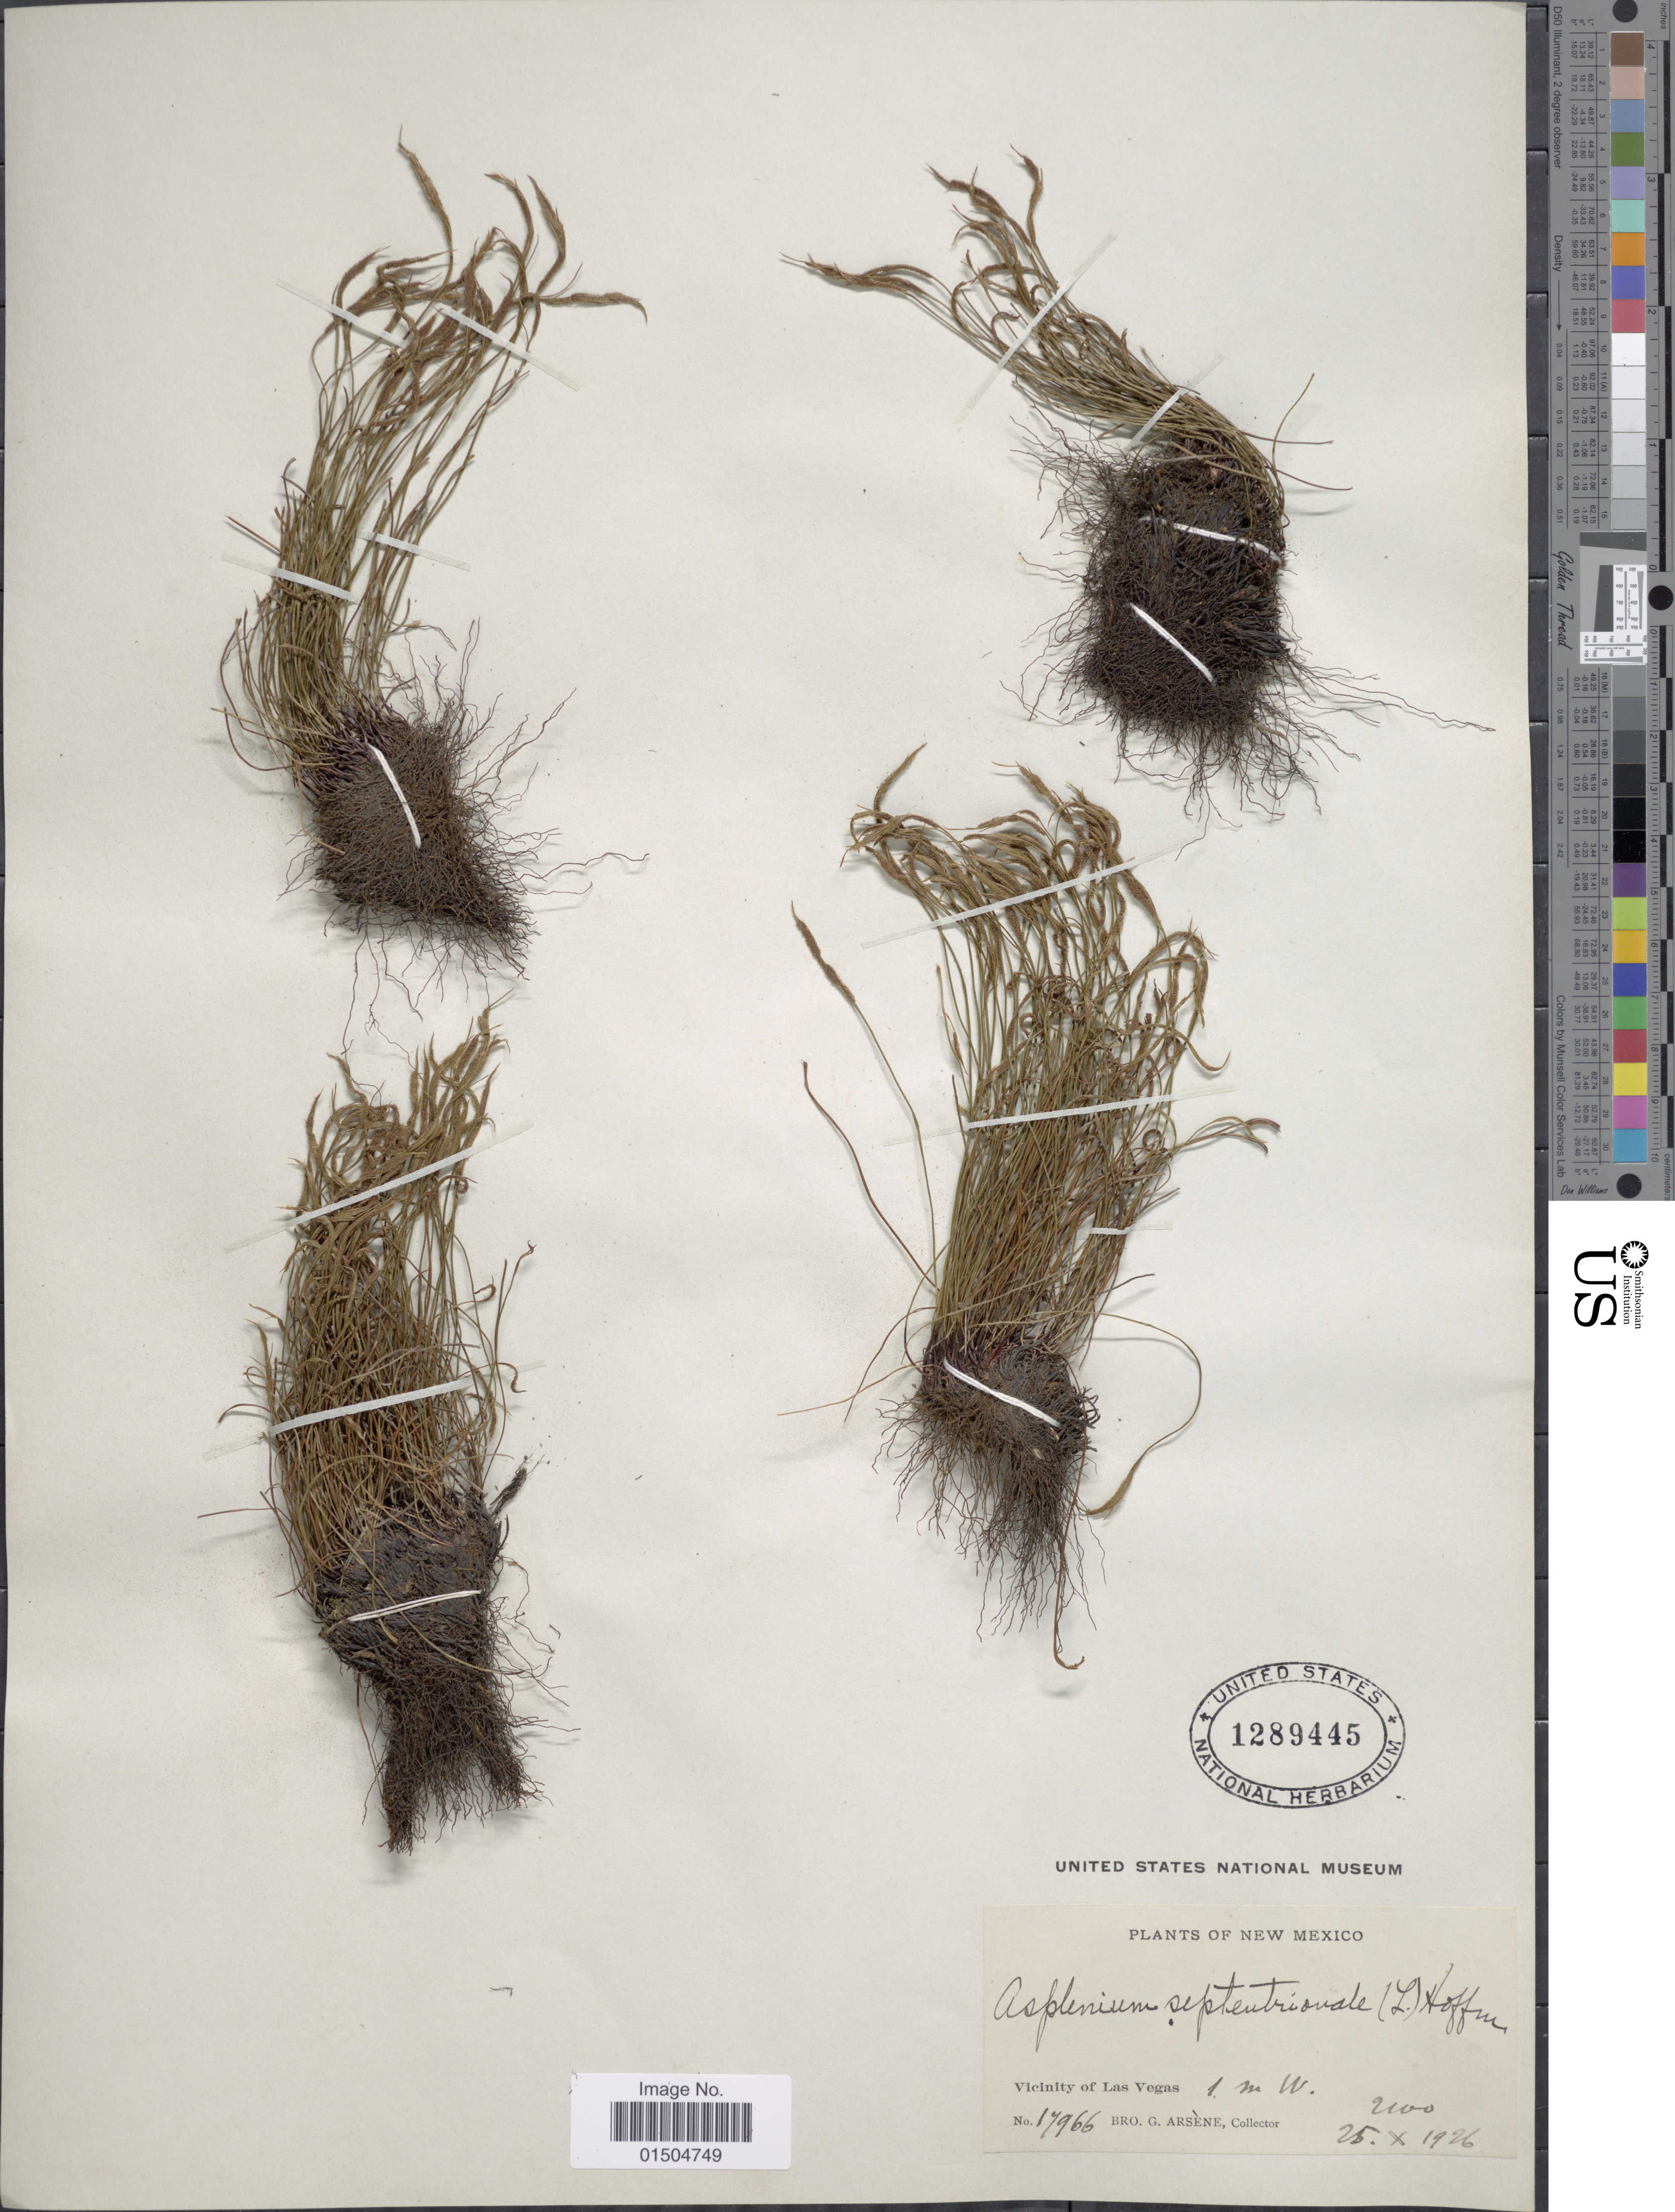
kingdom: Plantae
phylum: Tracheophyta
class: Polypodiopsida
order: Polypodiales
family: Aspleniaceae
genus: Asplenium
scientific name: Asplenium septentrionale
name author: (L.) Hoffm.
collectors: Bro. G. Arsène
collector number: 17966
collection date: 1926-10-25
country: United States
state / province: New Mexico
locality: Vicinity of Vegas, 1 m. W.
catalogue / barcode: US 1289445